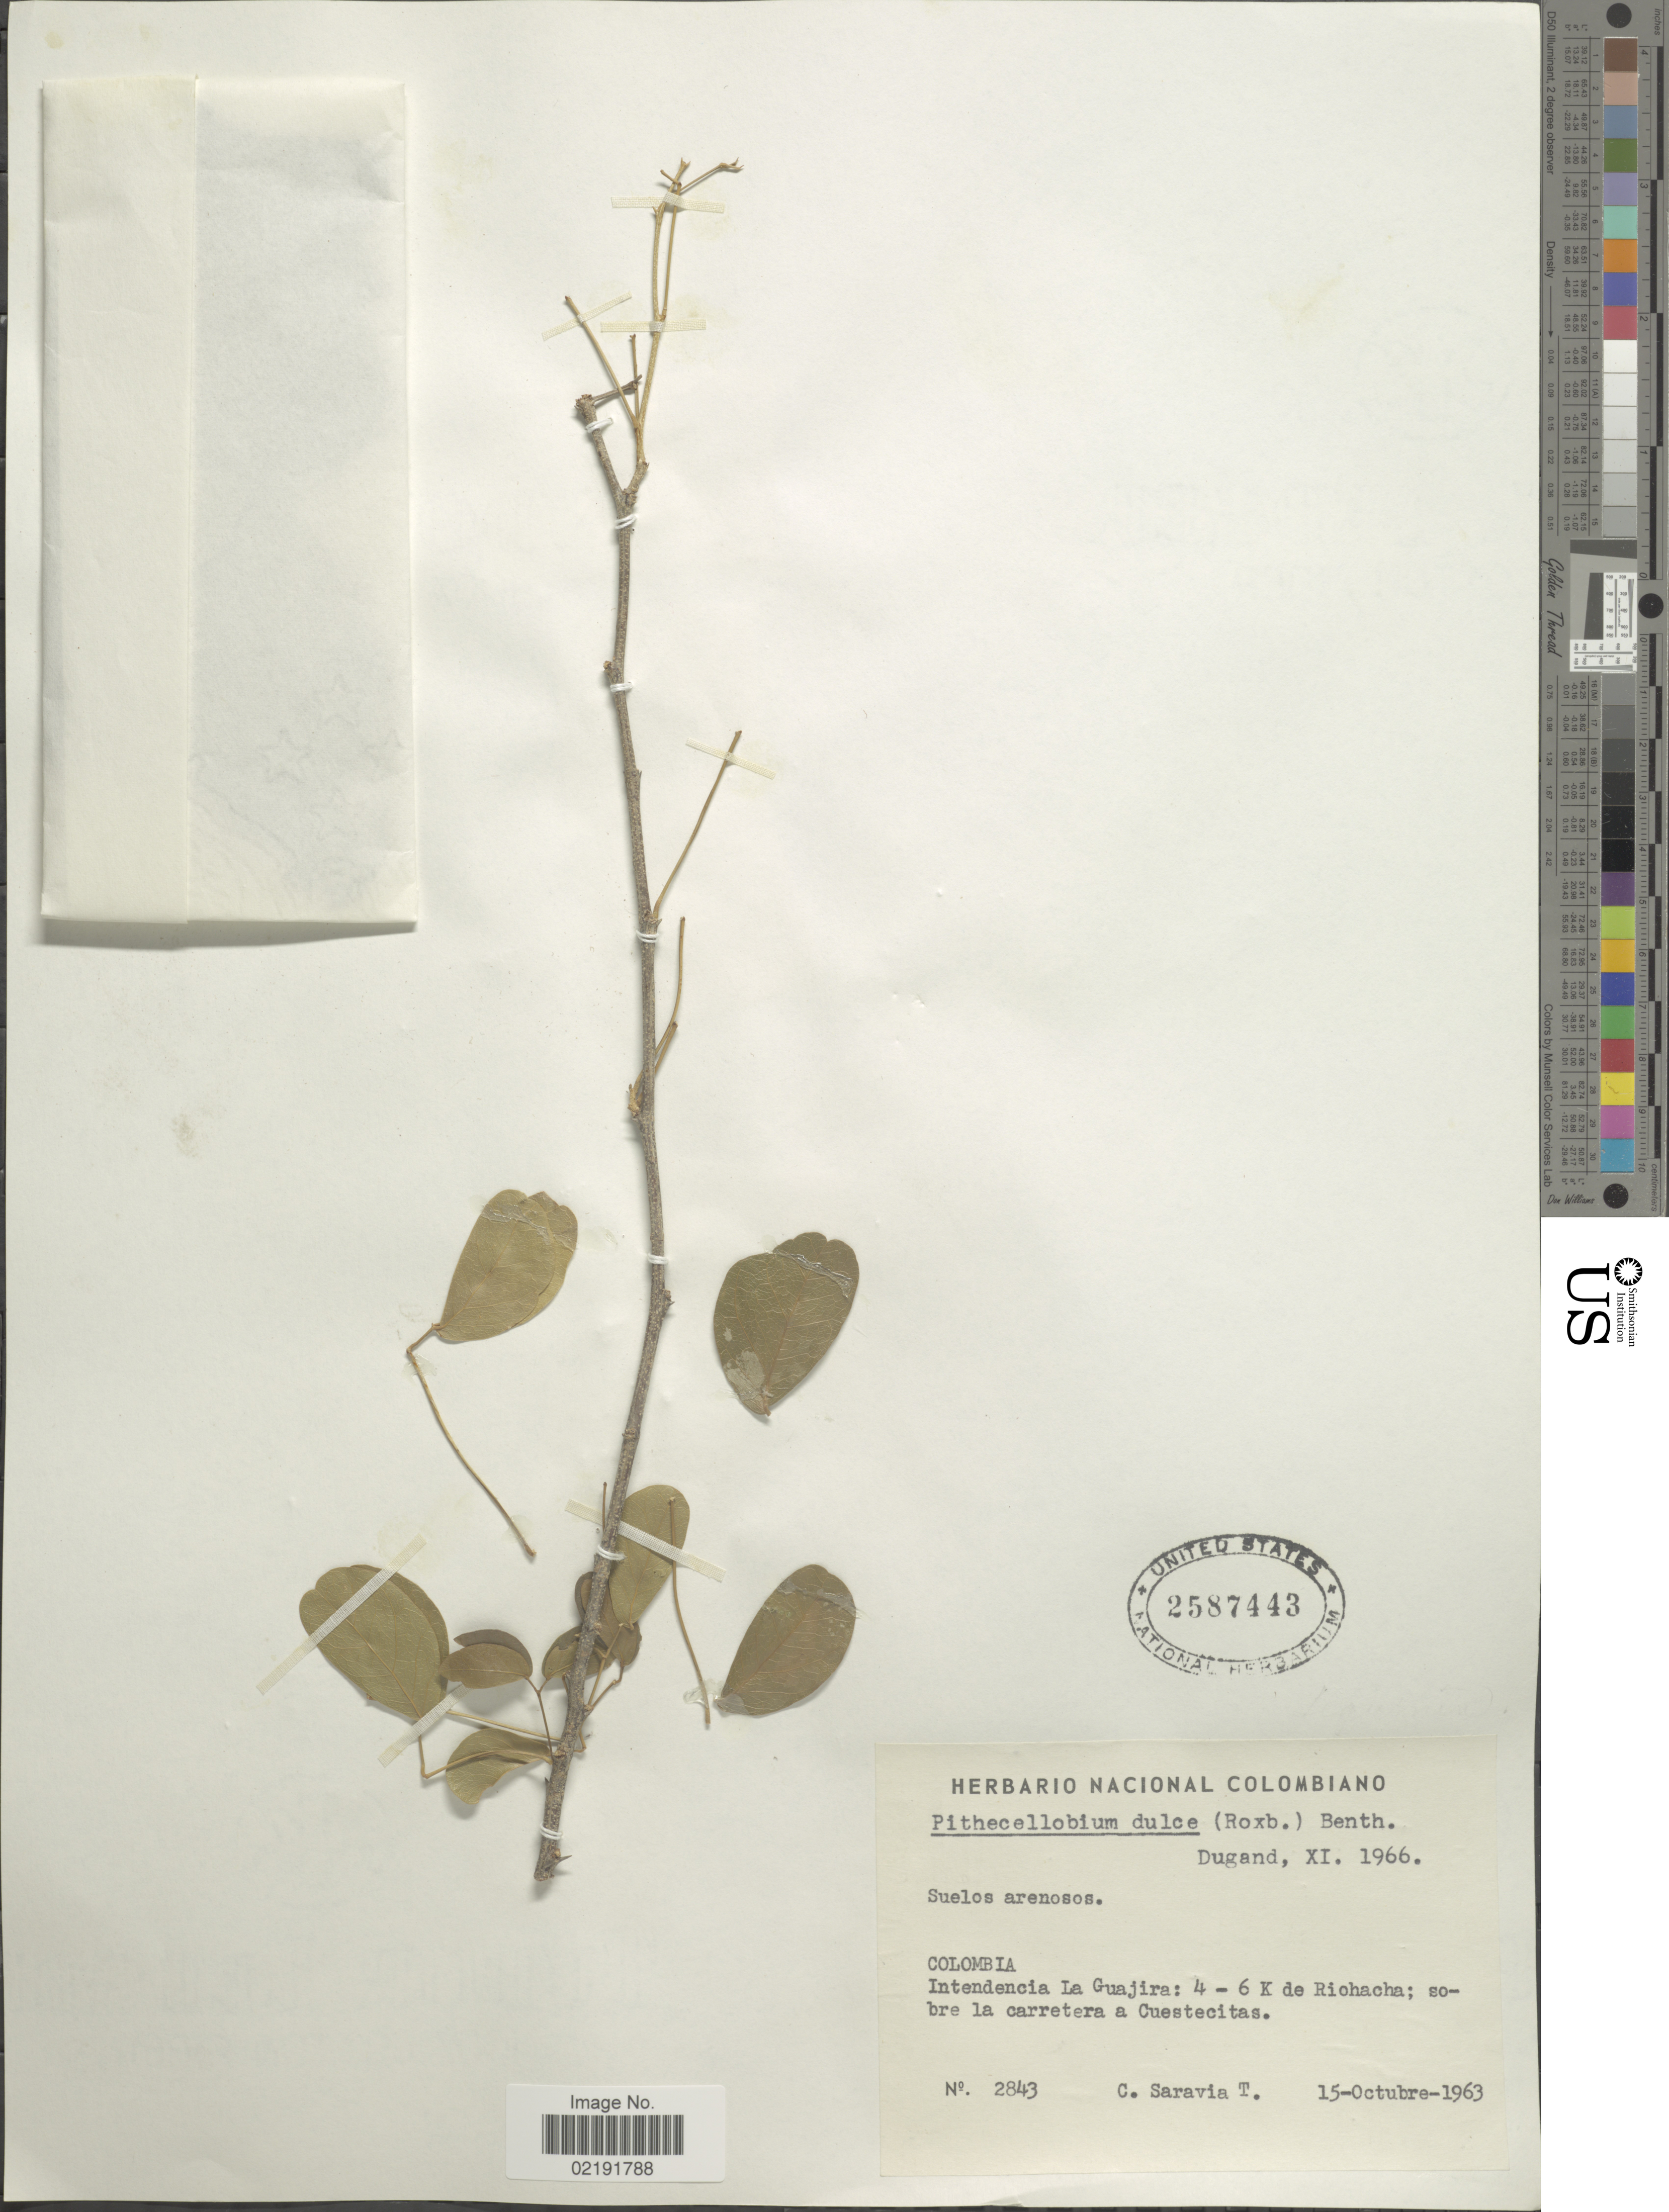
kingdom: Plantae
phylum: Tracheophyta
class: Magnoliopsida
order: Fabales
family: Fabaceae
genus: Pithecellobium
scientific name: Pithecellobium dulce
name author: (Roxb.) Benth.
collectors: C. Saravia T.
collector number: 2843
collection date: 1963-10-15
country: Colombia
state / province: La Guajira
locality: Colombia. Intendencia La Guajira: 4-6 K de Riohacha; sobre la carretera a Cuestecitas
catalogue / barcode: US 2587443